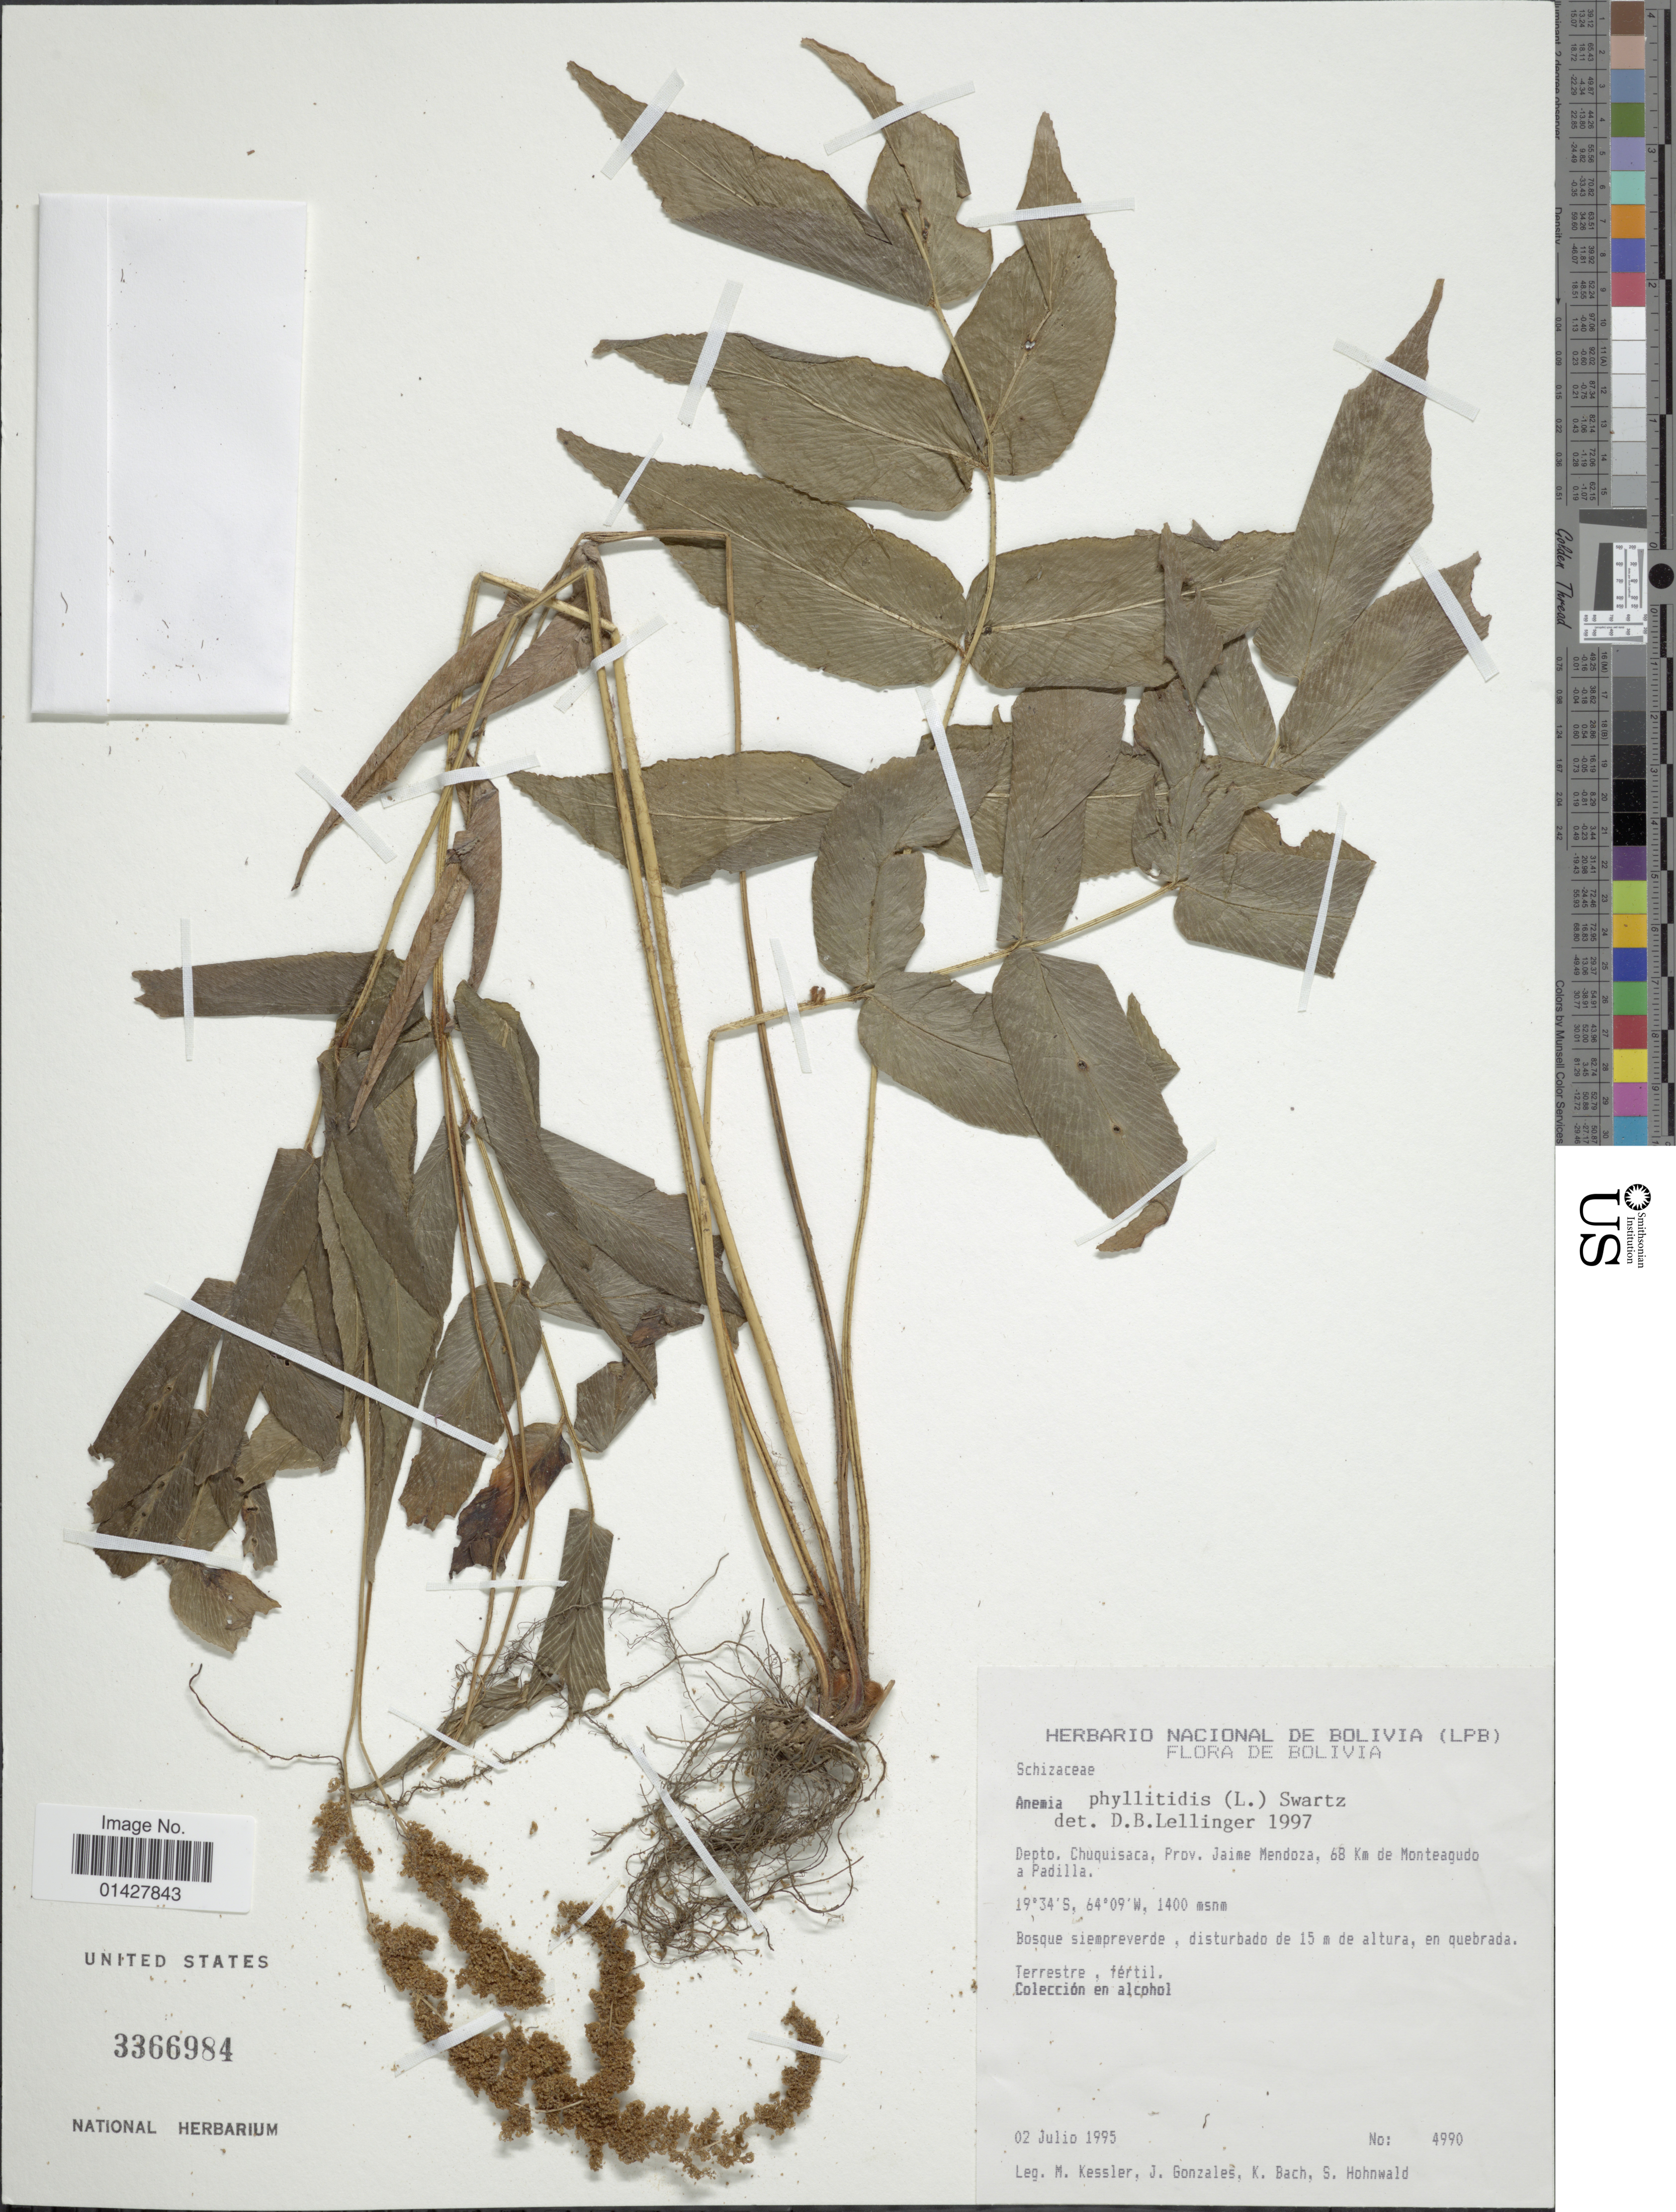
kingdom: Plantae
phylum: Tracheophyta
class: Polypodiopsida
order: Schizaeales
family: Anemiaceae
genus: Anemia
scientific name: Anemia phyllitidis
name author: (L.) Sw.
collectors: M. Kessler, J. Gonzales, K. Bach & S. Hohnwald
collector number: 4990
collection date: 1995-07-02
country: Bolivia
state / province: Chuquisaca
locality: Depto Chuquisaca, Prov. Jaime Mendoza, 68 Km de Monteagudo a Padilla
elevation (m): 1400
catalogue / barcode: US 3366984